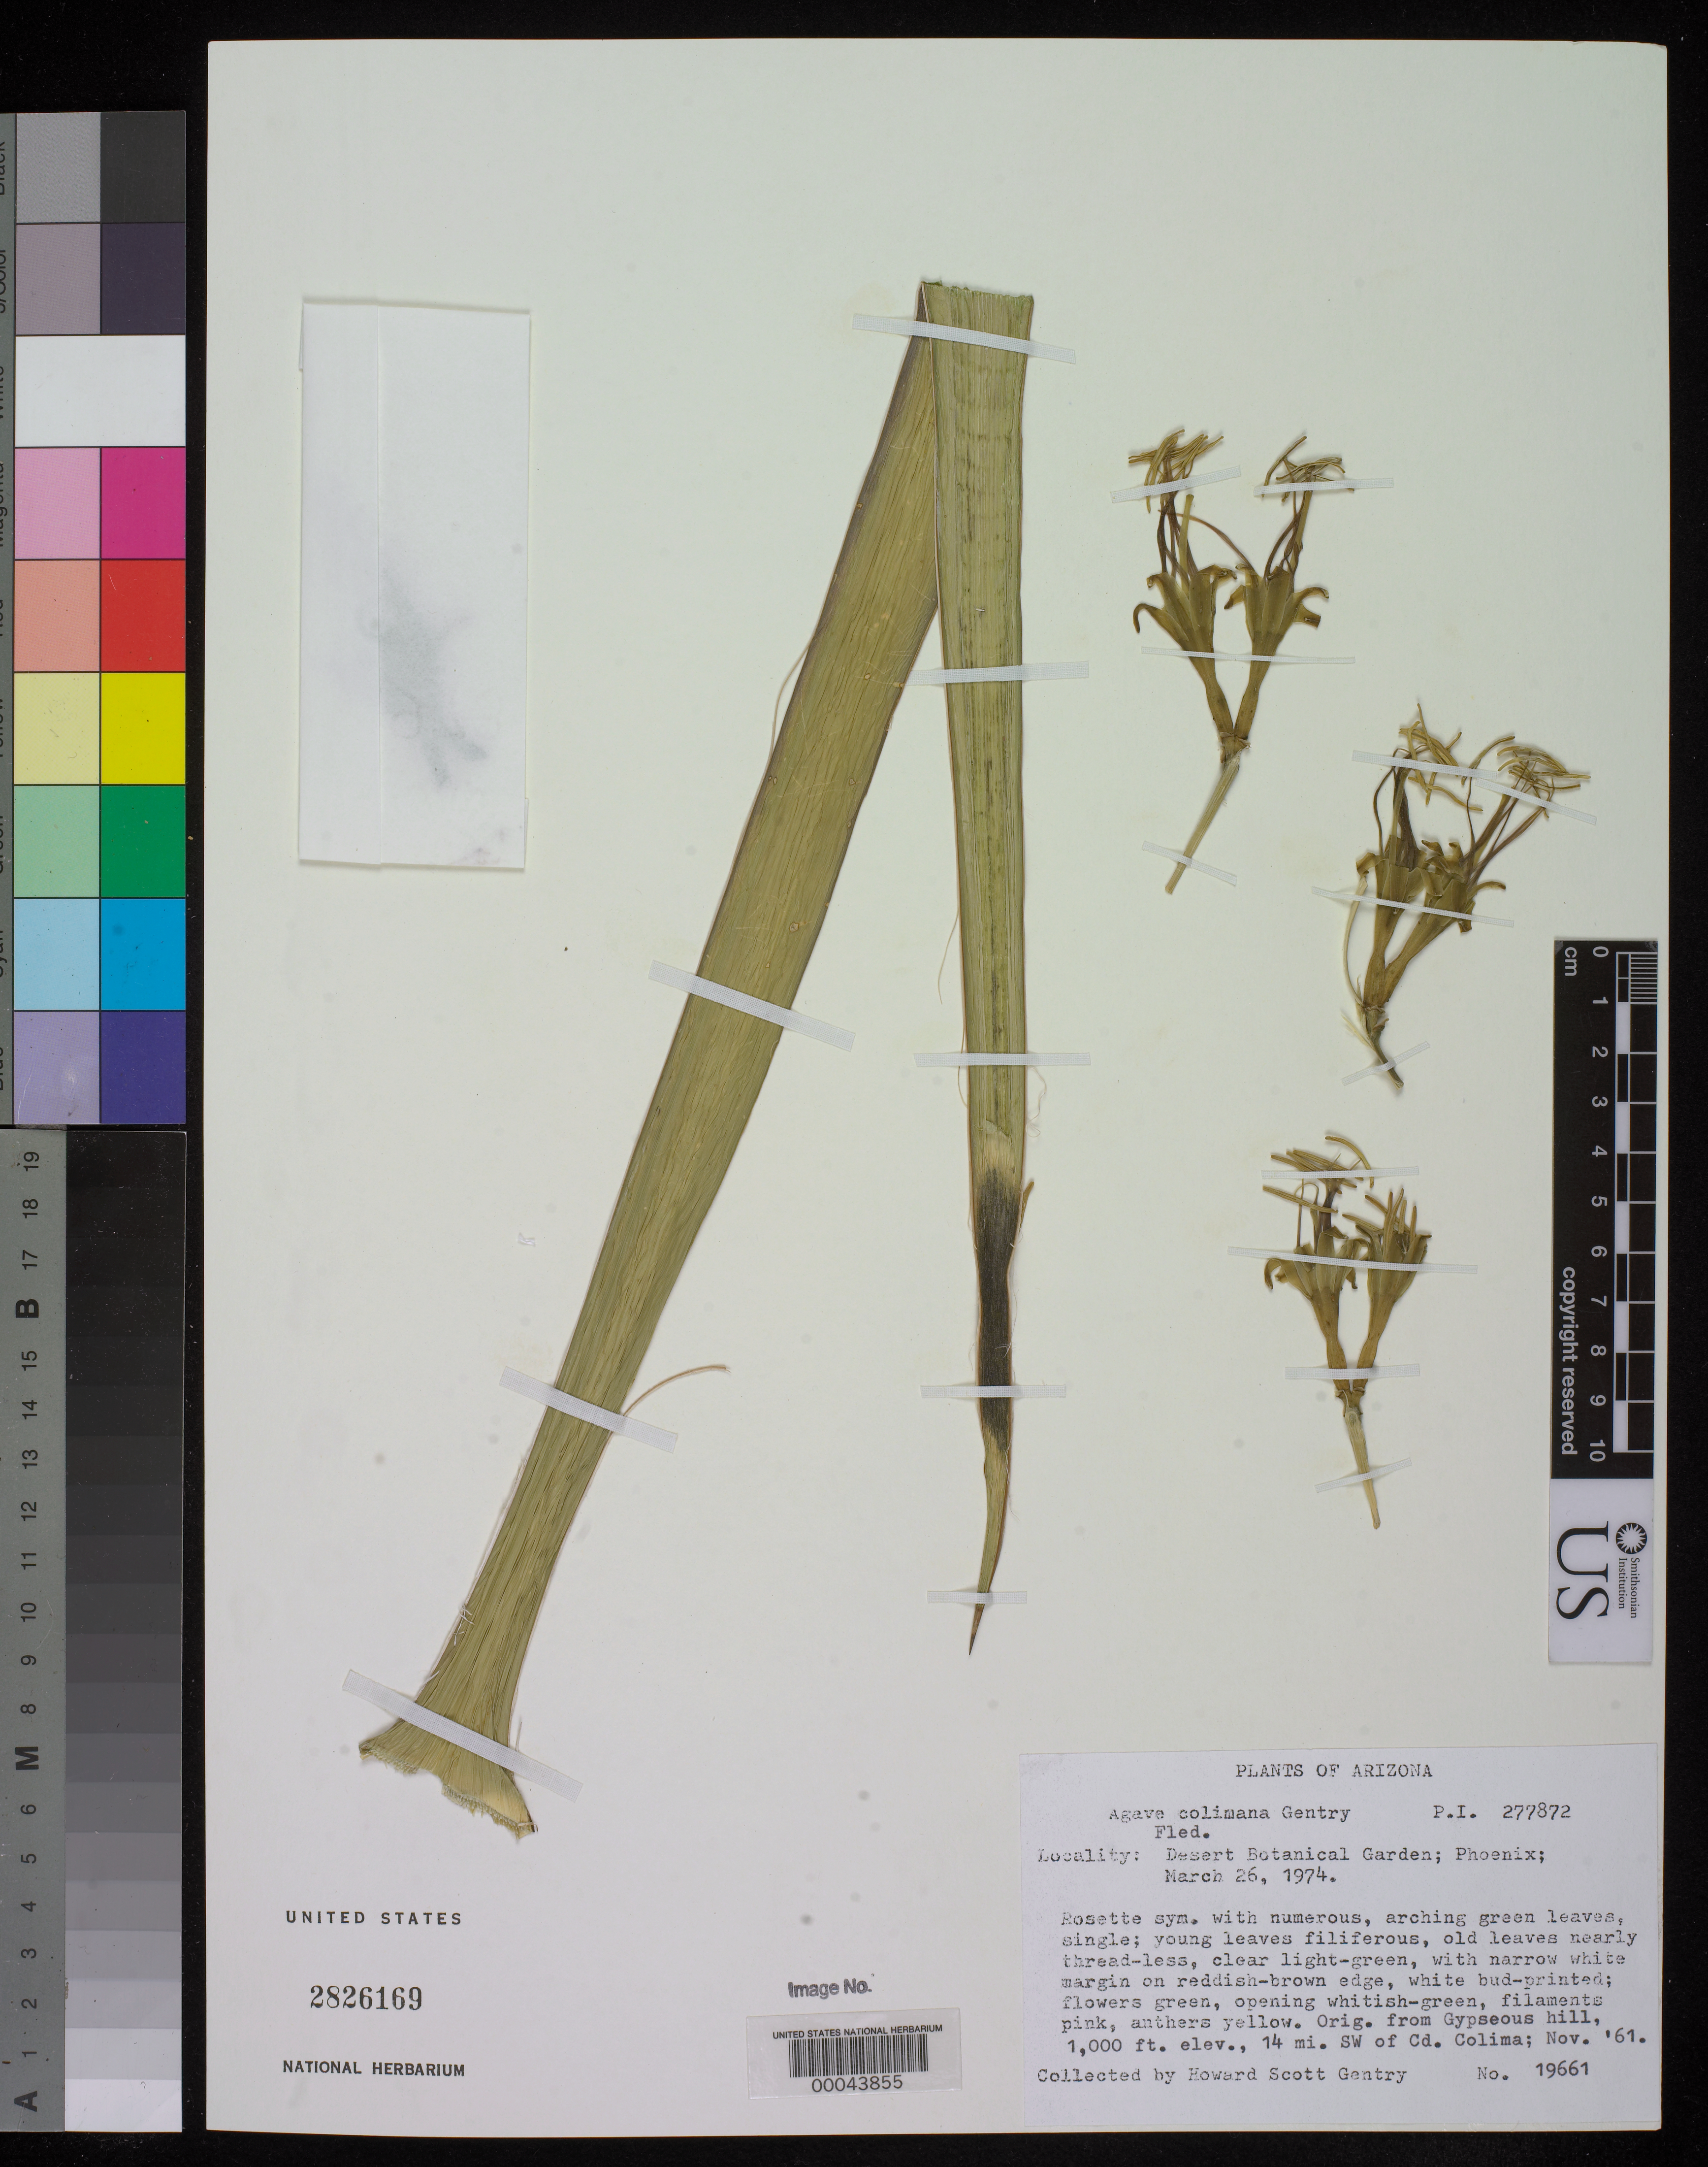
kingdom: Plantae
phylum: Tracheophyta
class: Liliopsida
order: Asparagales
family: Asparagaceae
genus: Agave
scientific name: Agave colimana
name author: Gentry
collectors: H. S. Gentry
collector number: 19661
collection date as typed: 26 Mar 1974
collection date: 1974-03-26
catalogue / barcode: US 2826169